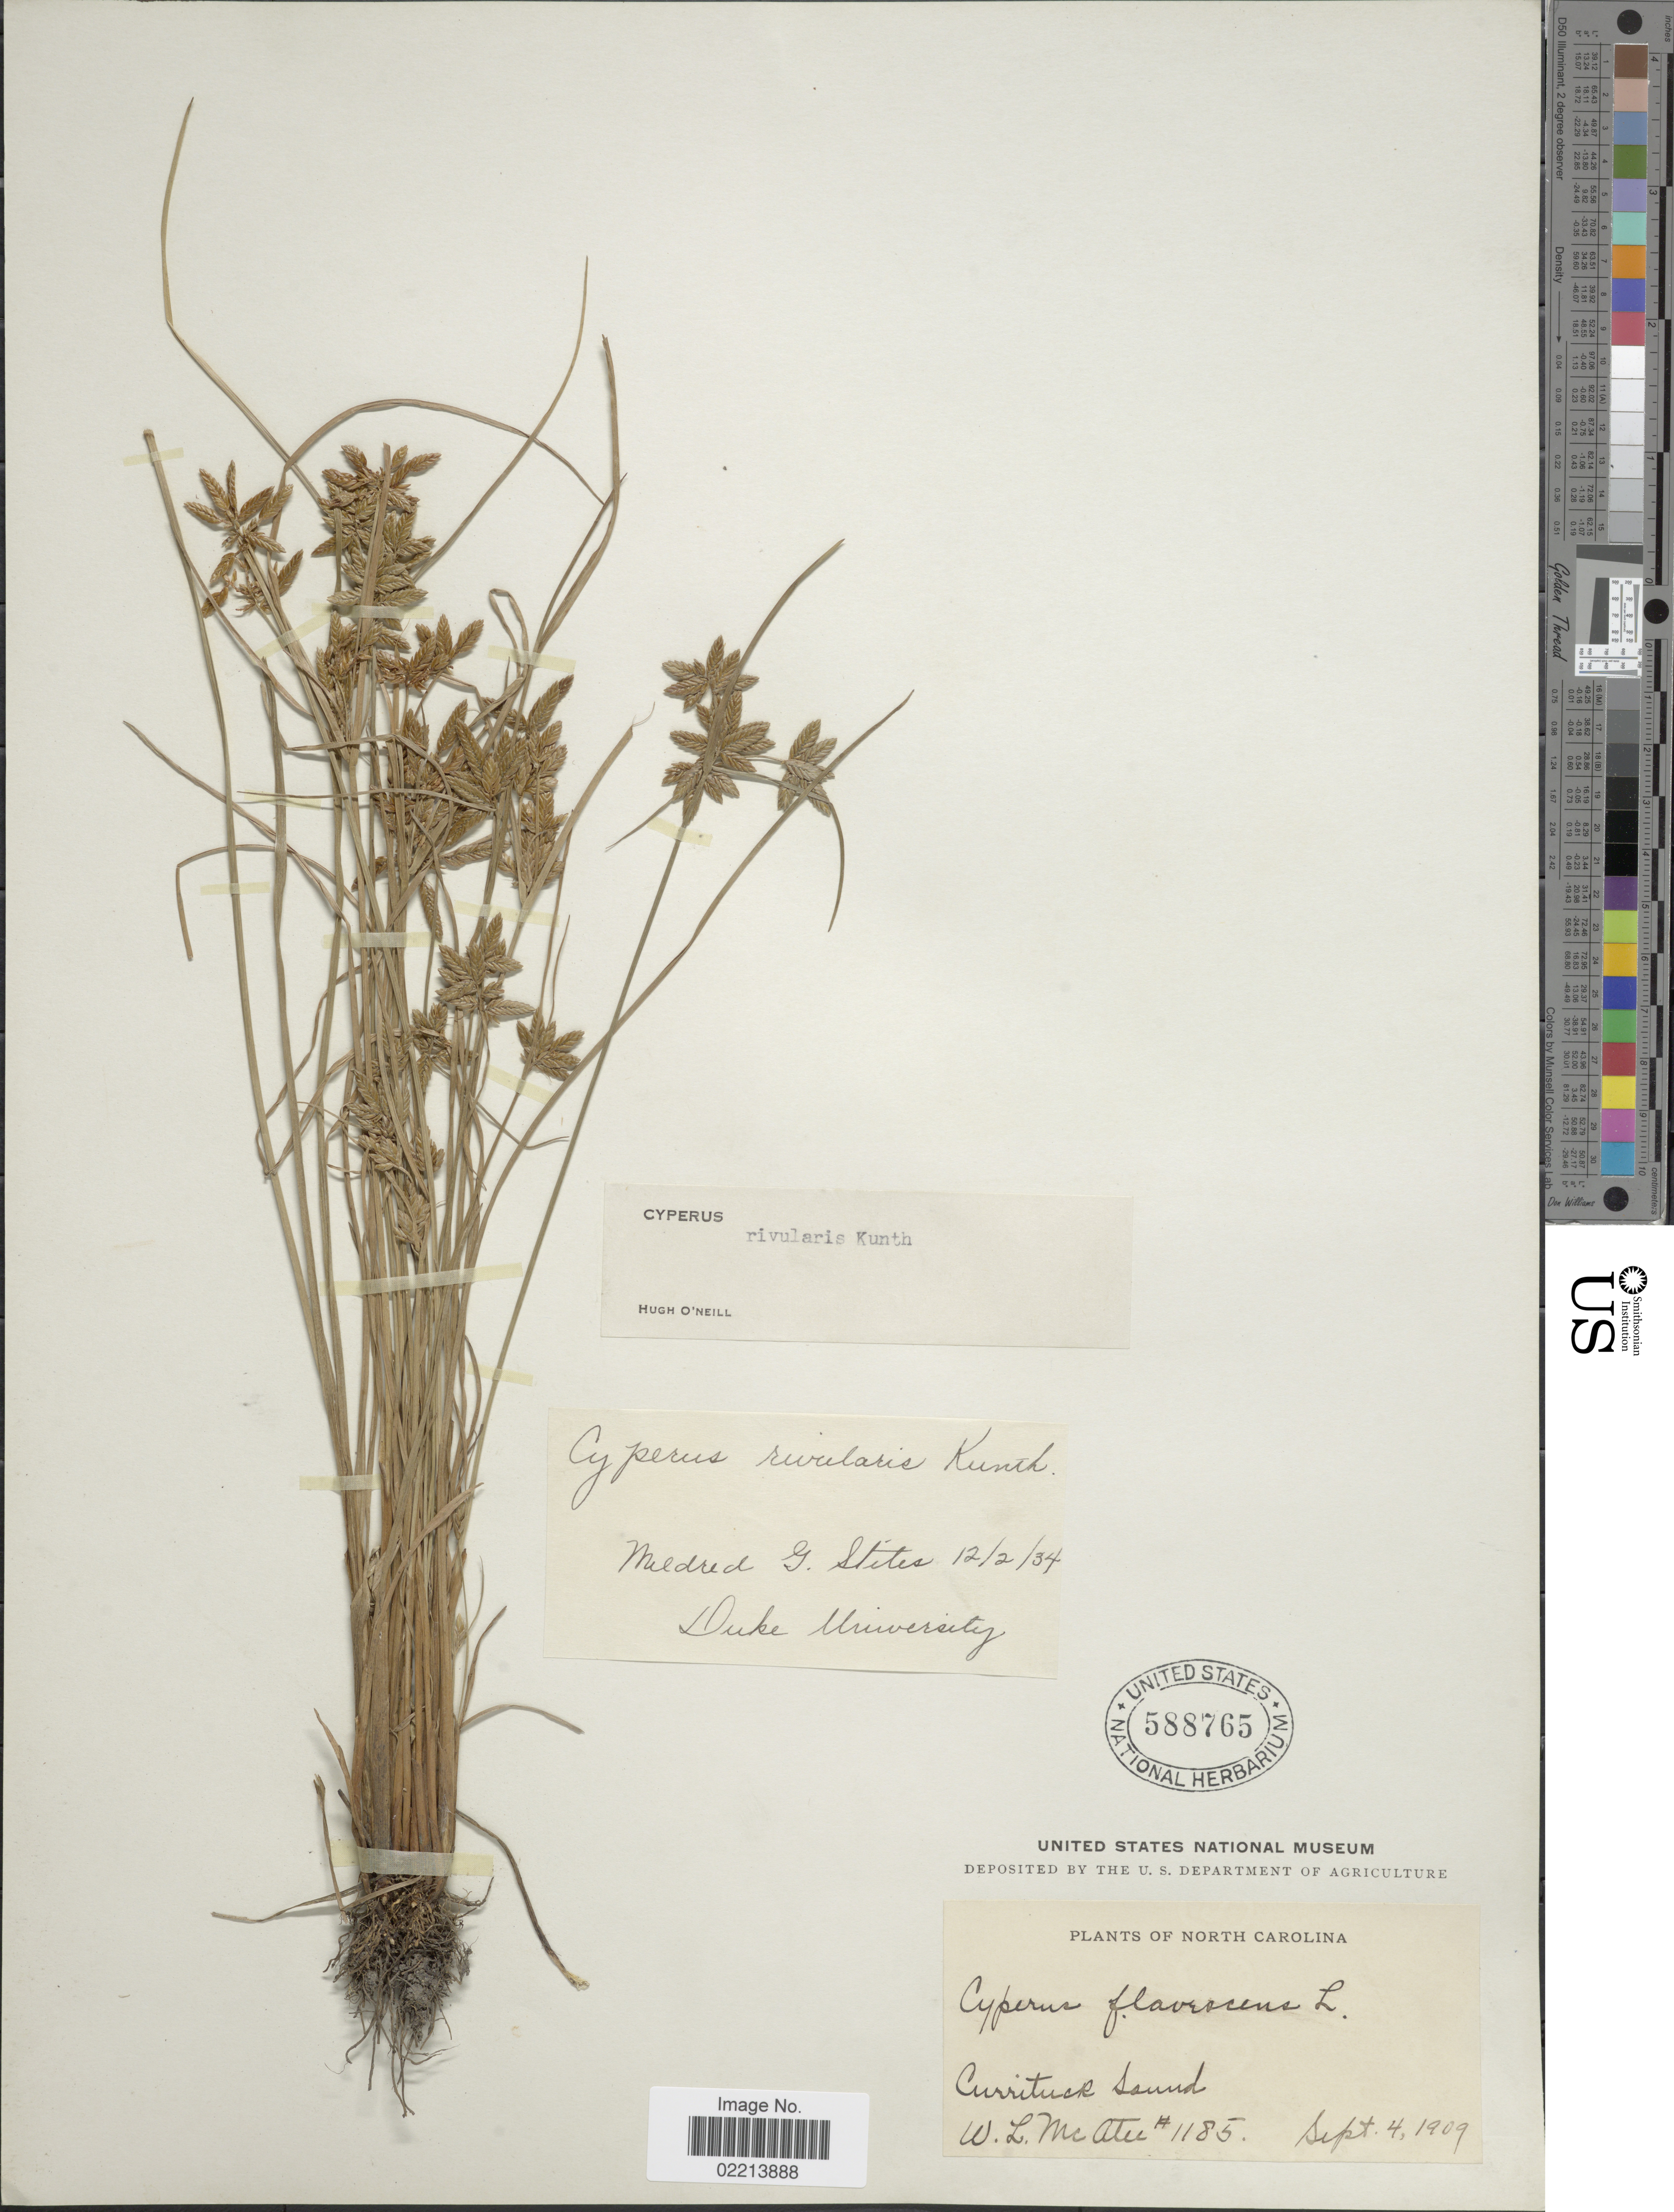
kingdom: Plantae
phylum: Tracheophyta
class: Liliopsida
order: Poales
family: Cyperaceae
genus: Cyperus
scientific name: Cyperus bipartitus Torr.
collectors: W. McAtee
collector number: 1185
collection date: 1909-09-04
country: United States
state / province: North Carolina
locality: Currituck Sound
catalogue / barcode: US 588765